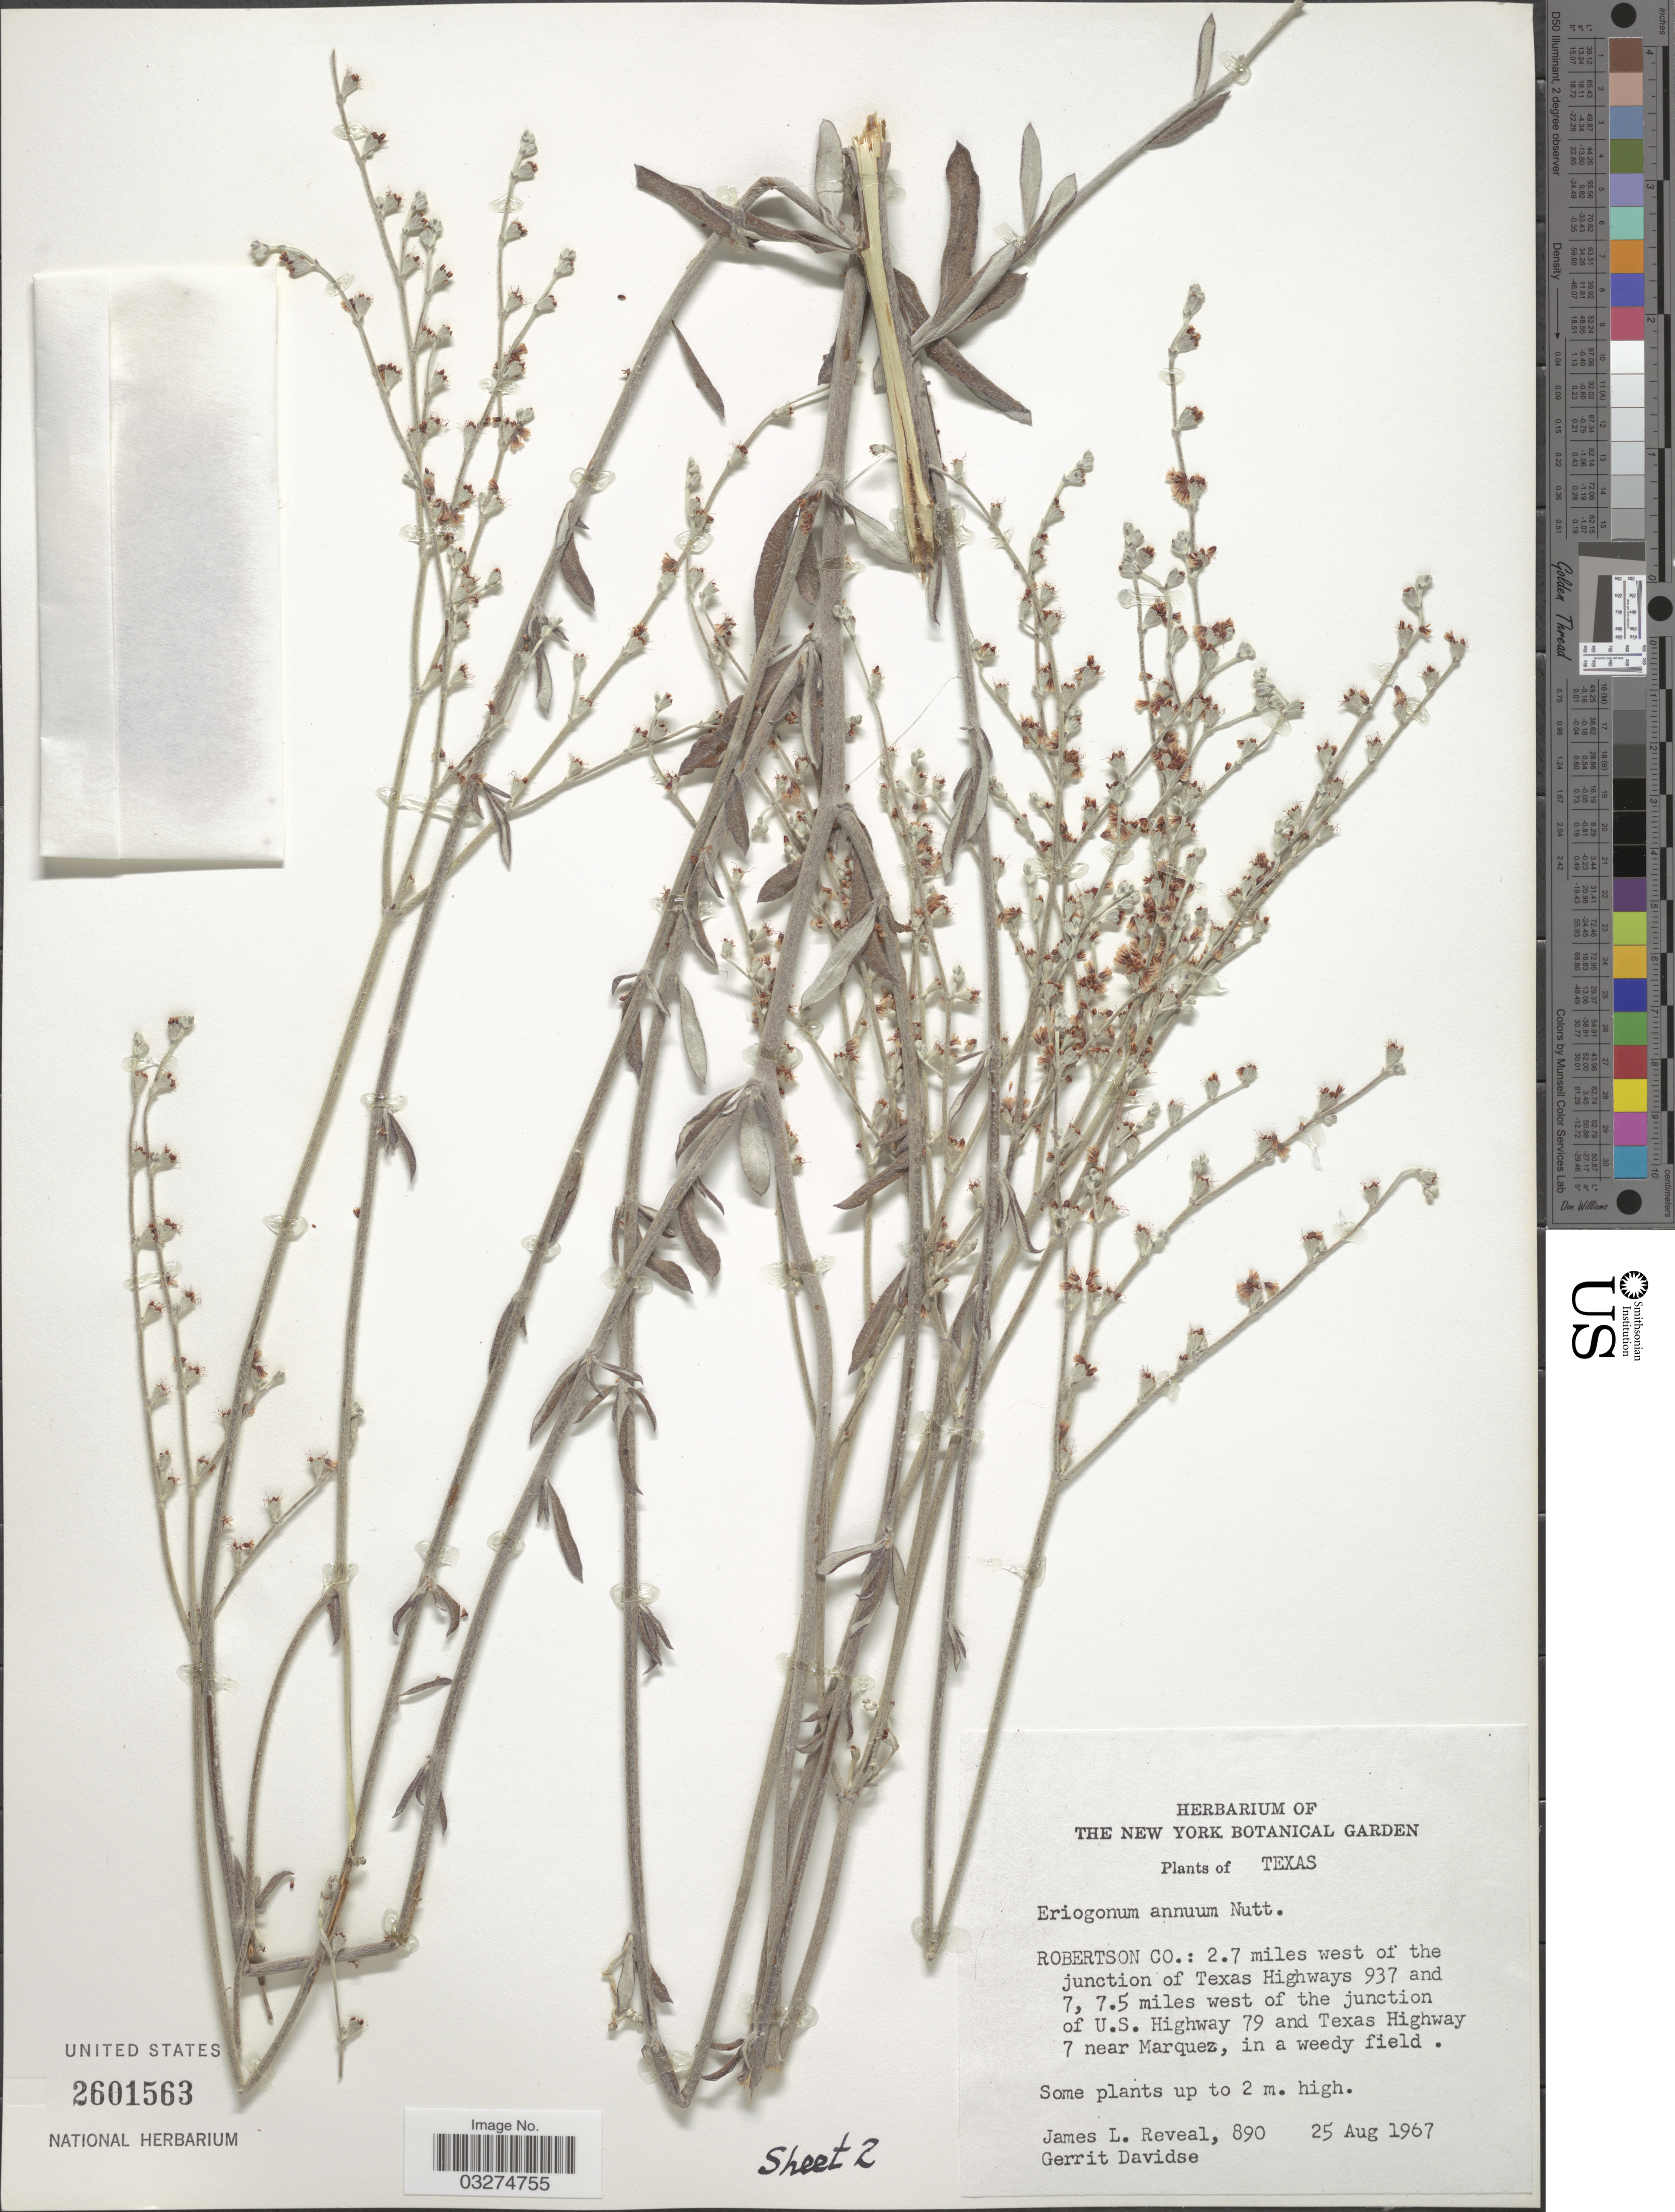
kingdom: Plantae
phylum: Tracheophyta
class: Magnoliopsida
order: Caryophyllales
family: Polygonaceae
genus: Eriogonum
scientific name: Eriogonum annuum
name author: Nutt.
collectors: J. L. Reveal & G. Davidse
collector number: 890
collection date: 1967-08-25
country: United States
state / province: Texas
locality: Robertson Co.: 2.7 miles west of the junction of Texas Highways 937 and 7, 7.5 miles west of the junction of U.S. Highway 79 and Texas Highway 7 near Marquez.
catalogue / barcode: US 2601563